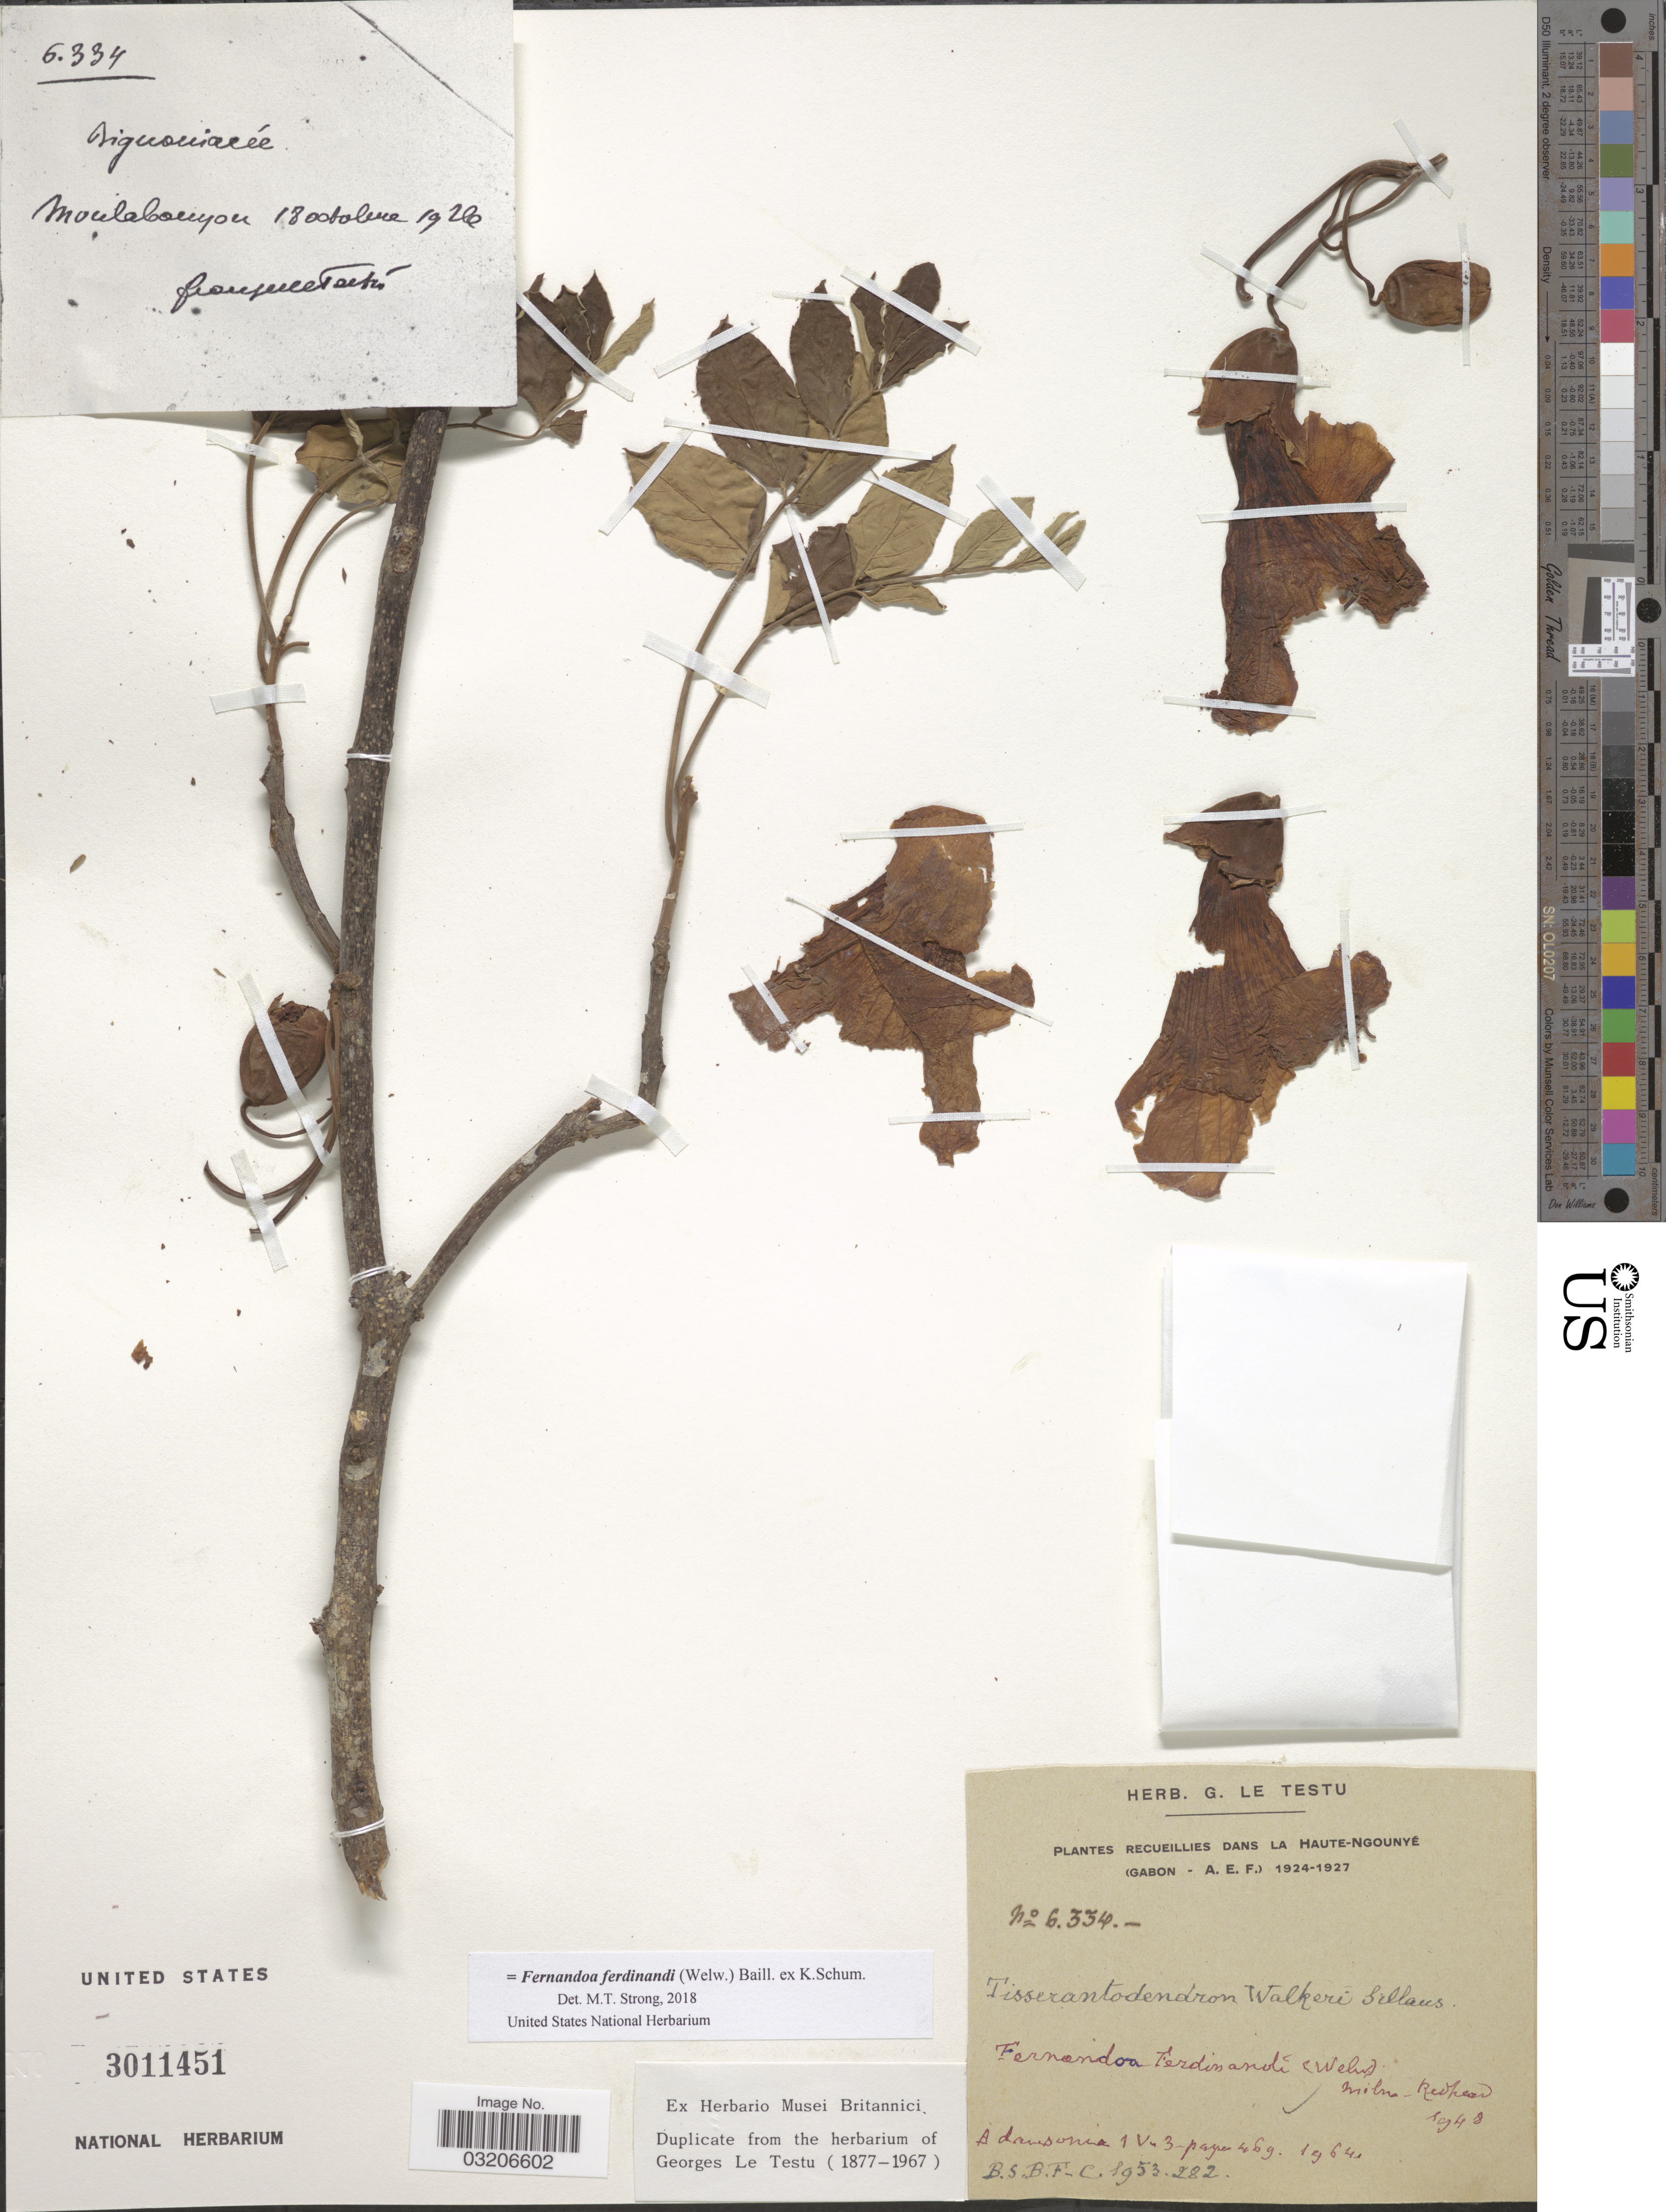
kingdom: Plantae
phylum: Tracheophyta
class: Magnoliopsida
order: Lamiales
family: Bignoniaceae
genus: Fernandoa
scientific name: Fernandoa ferdinandi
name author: (Welw.) K. Schum.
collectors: G. Le Testu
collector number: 6334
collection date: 1924/1927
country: Gabon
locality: Recueillies dans La Haute-Ngounyé (Gabon - A. E. F.)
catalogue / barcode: US 3011451